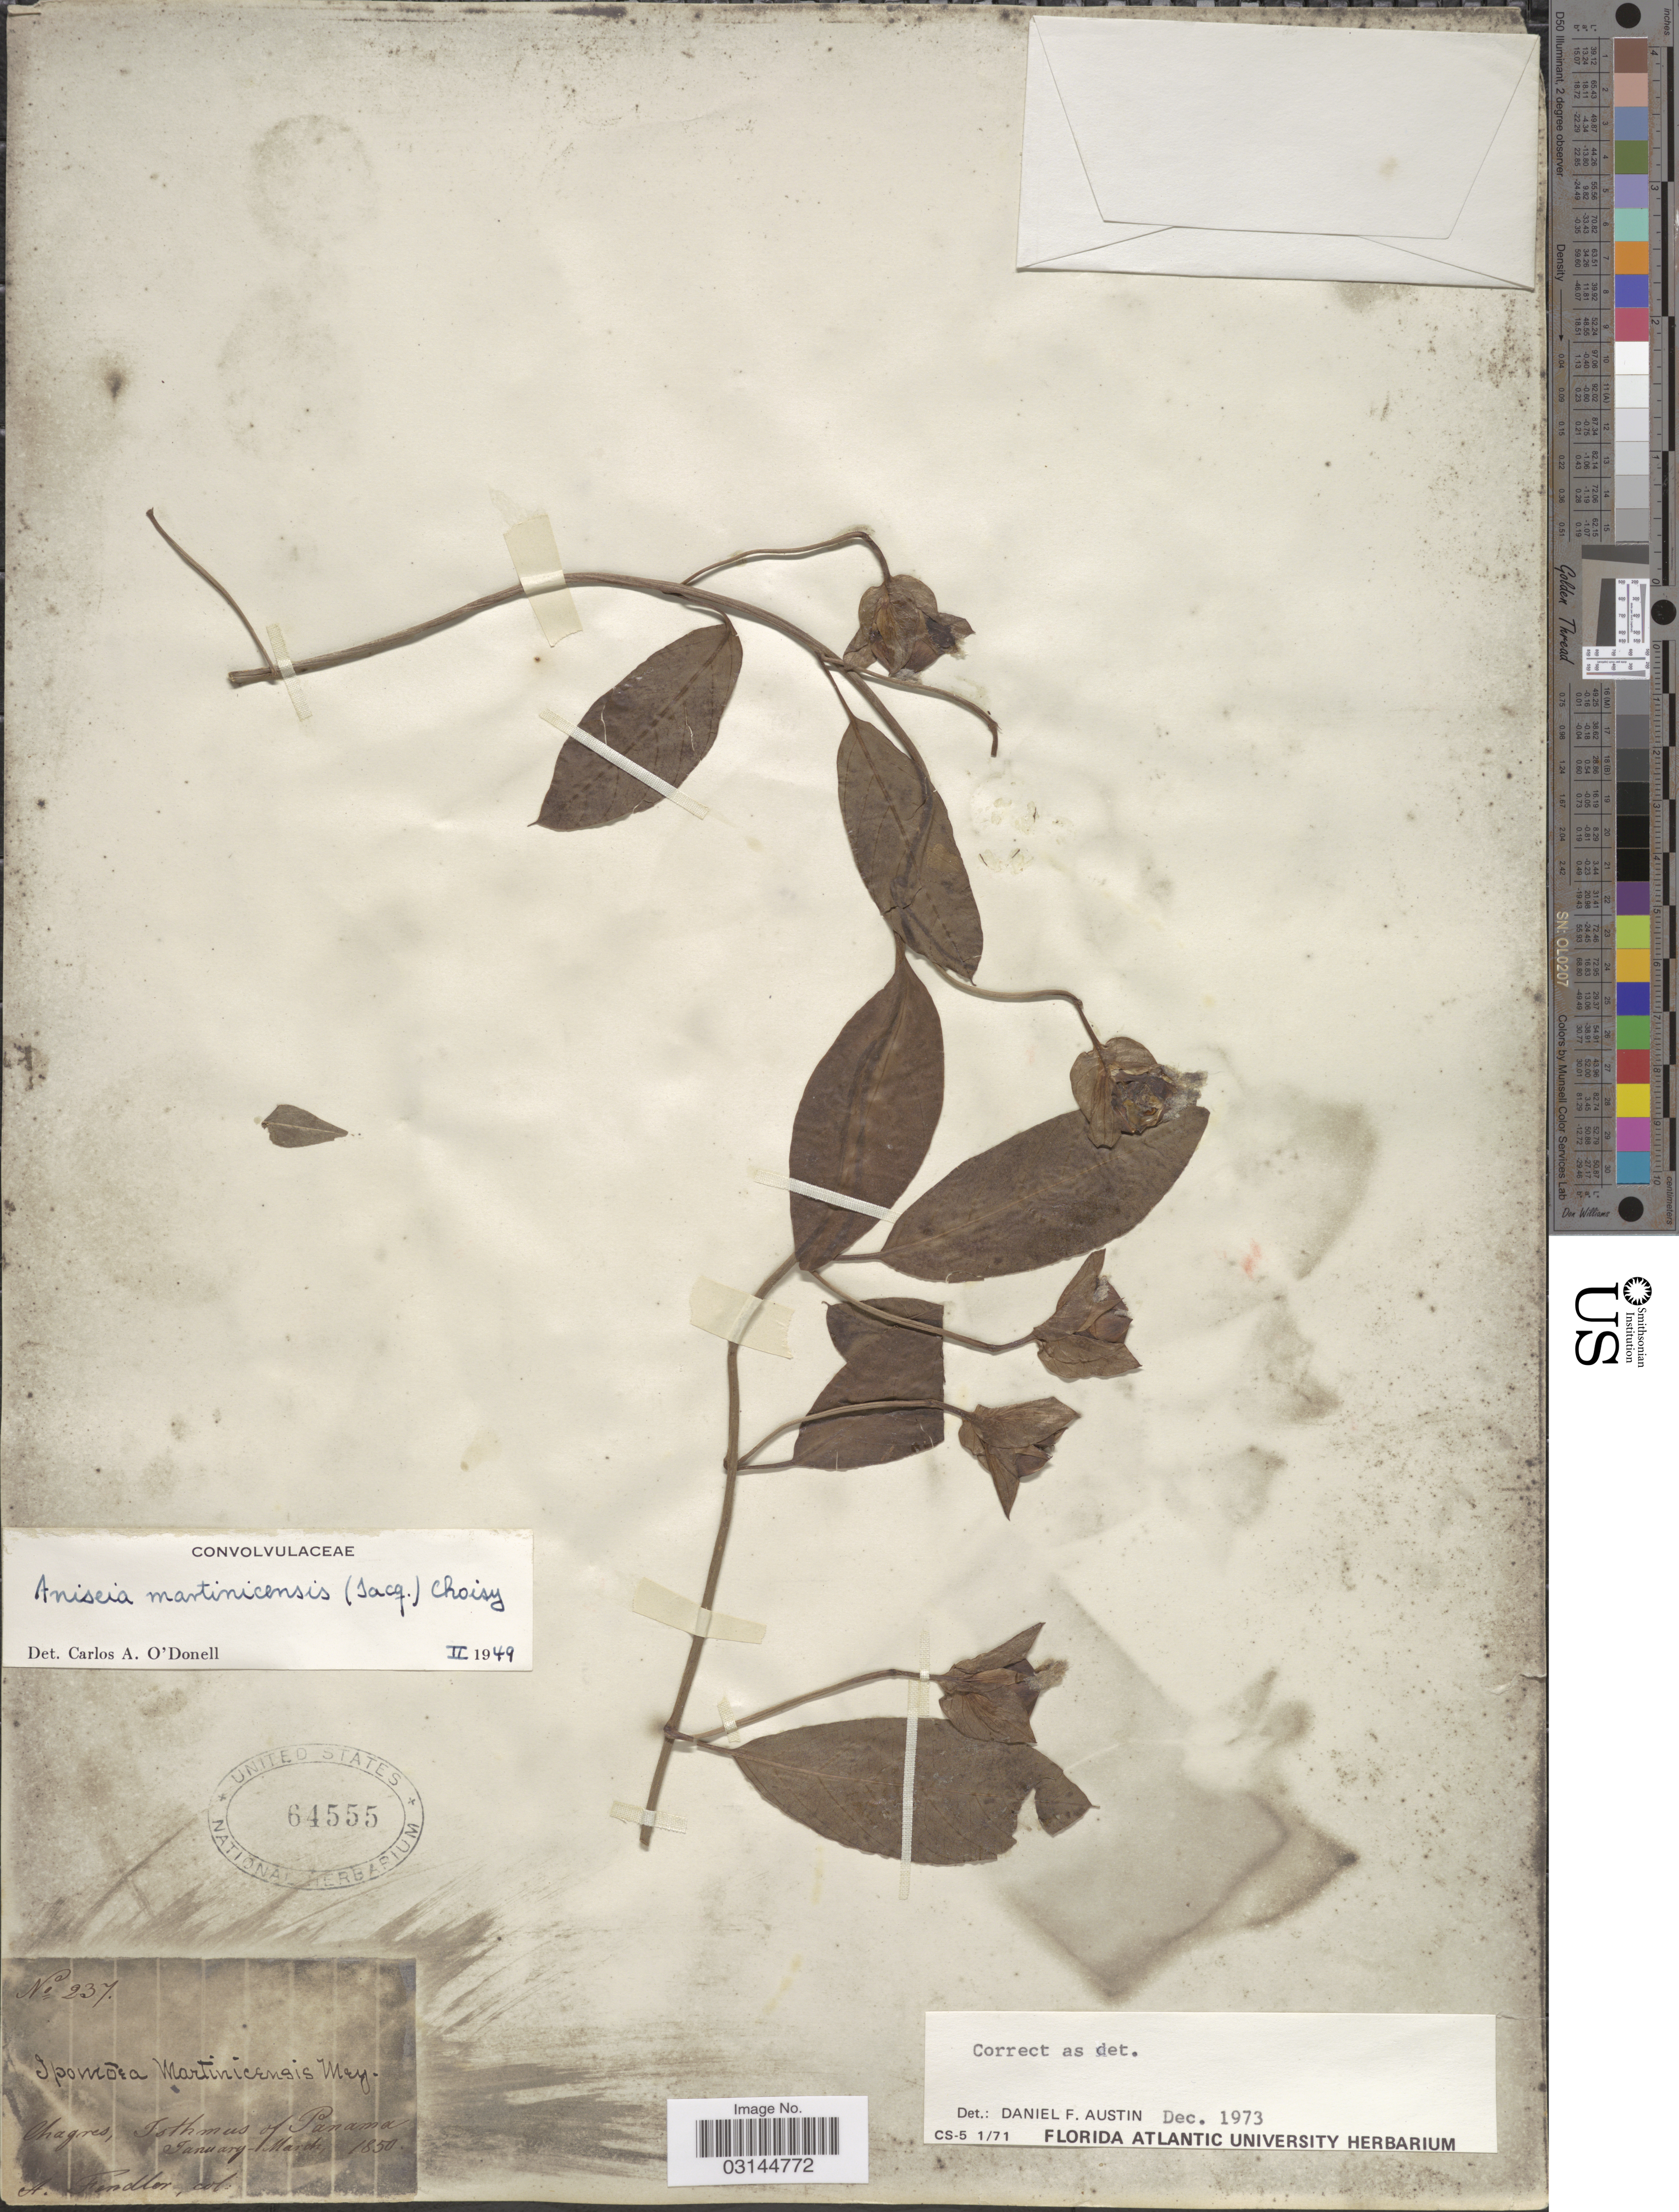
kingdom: Plantae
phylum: Tracheophyta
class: Magnoliopsida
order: Solanales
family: Convolvulaceae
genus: Aniseia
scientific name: Aniseia martinicensis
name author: (Jacq.) Choisy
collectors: A. Fendler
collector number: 237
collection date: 1850-01/1850-03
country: Panama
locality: Chagres, Isthmus of Panama.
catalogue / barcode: US 64555